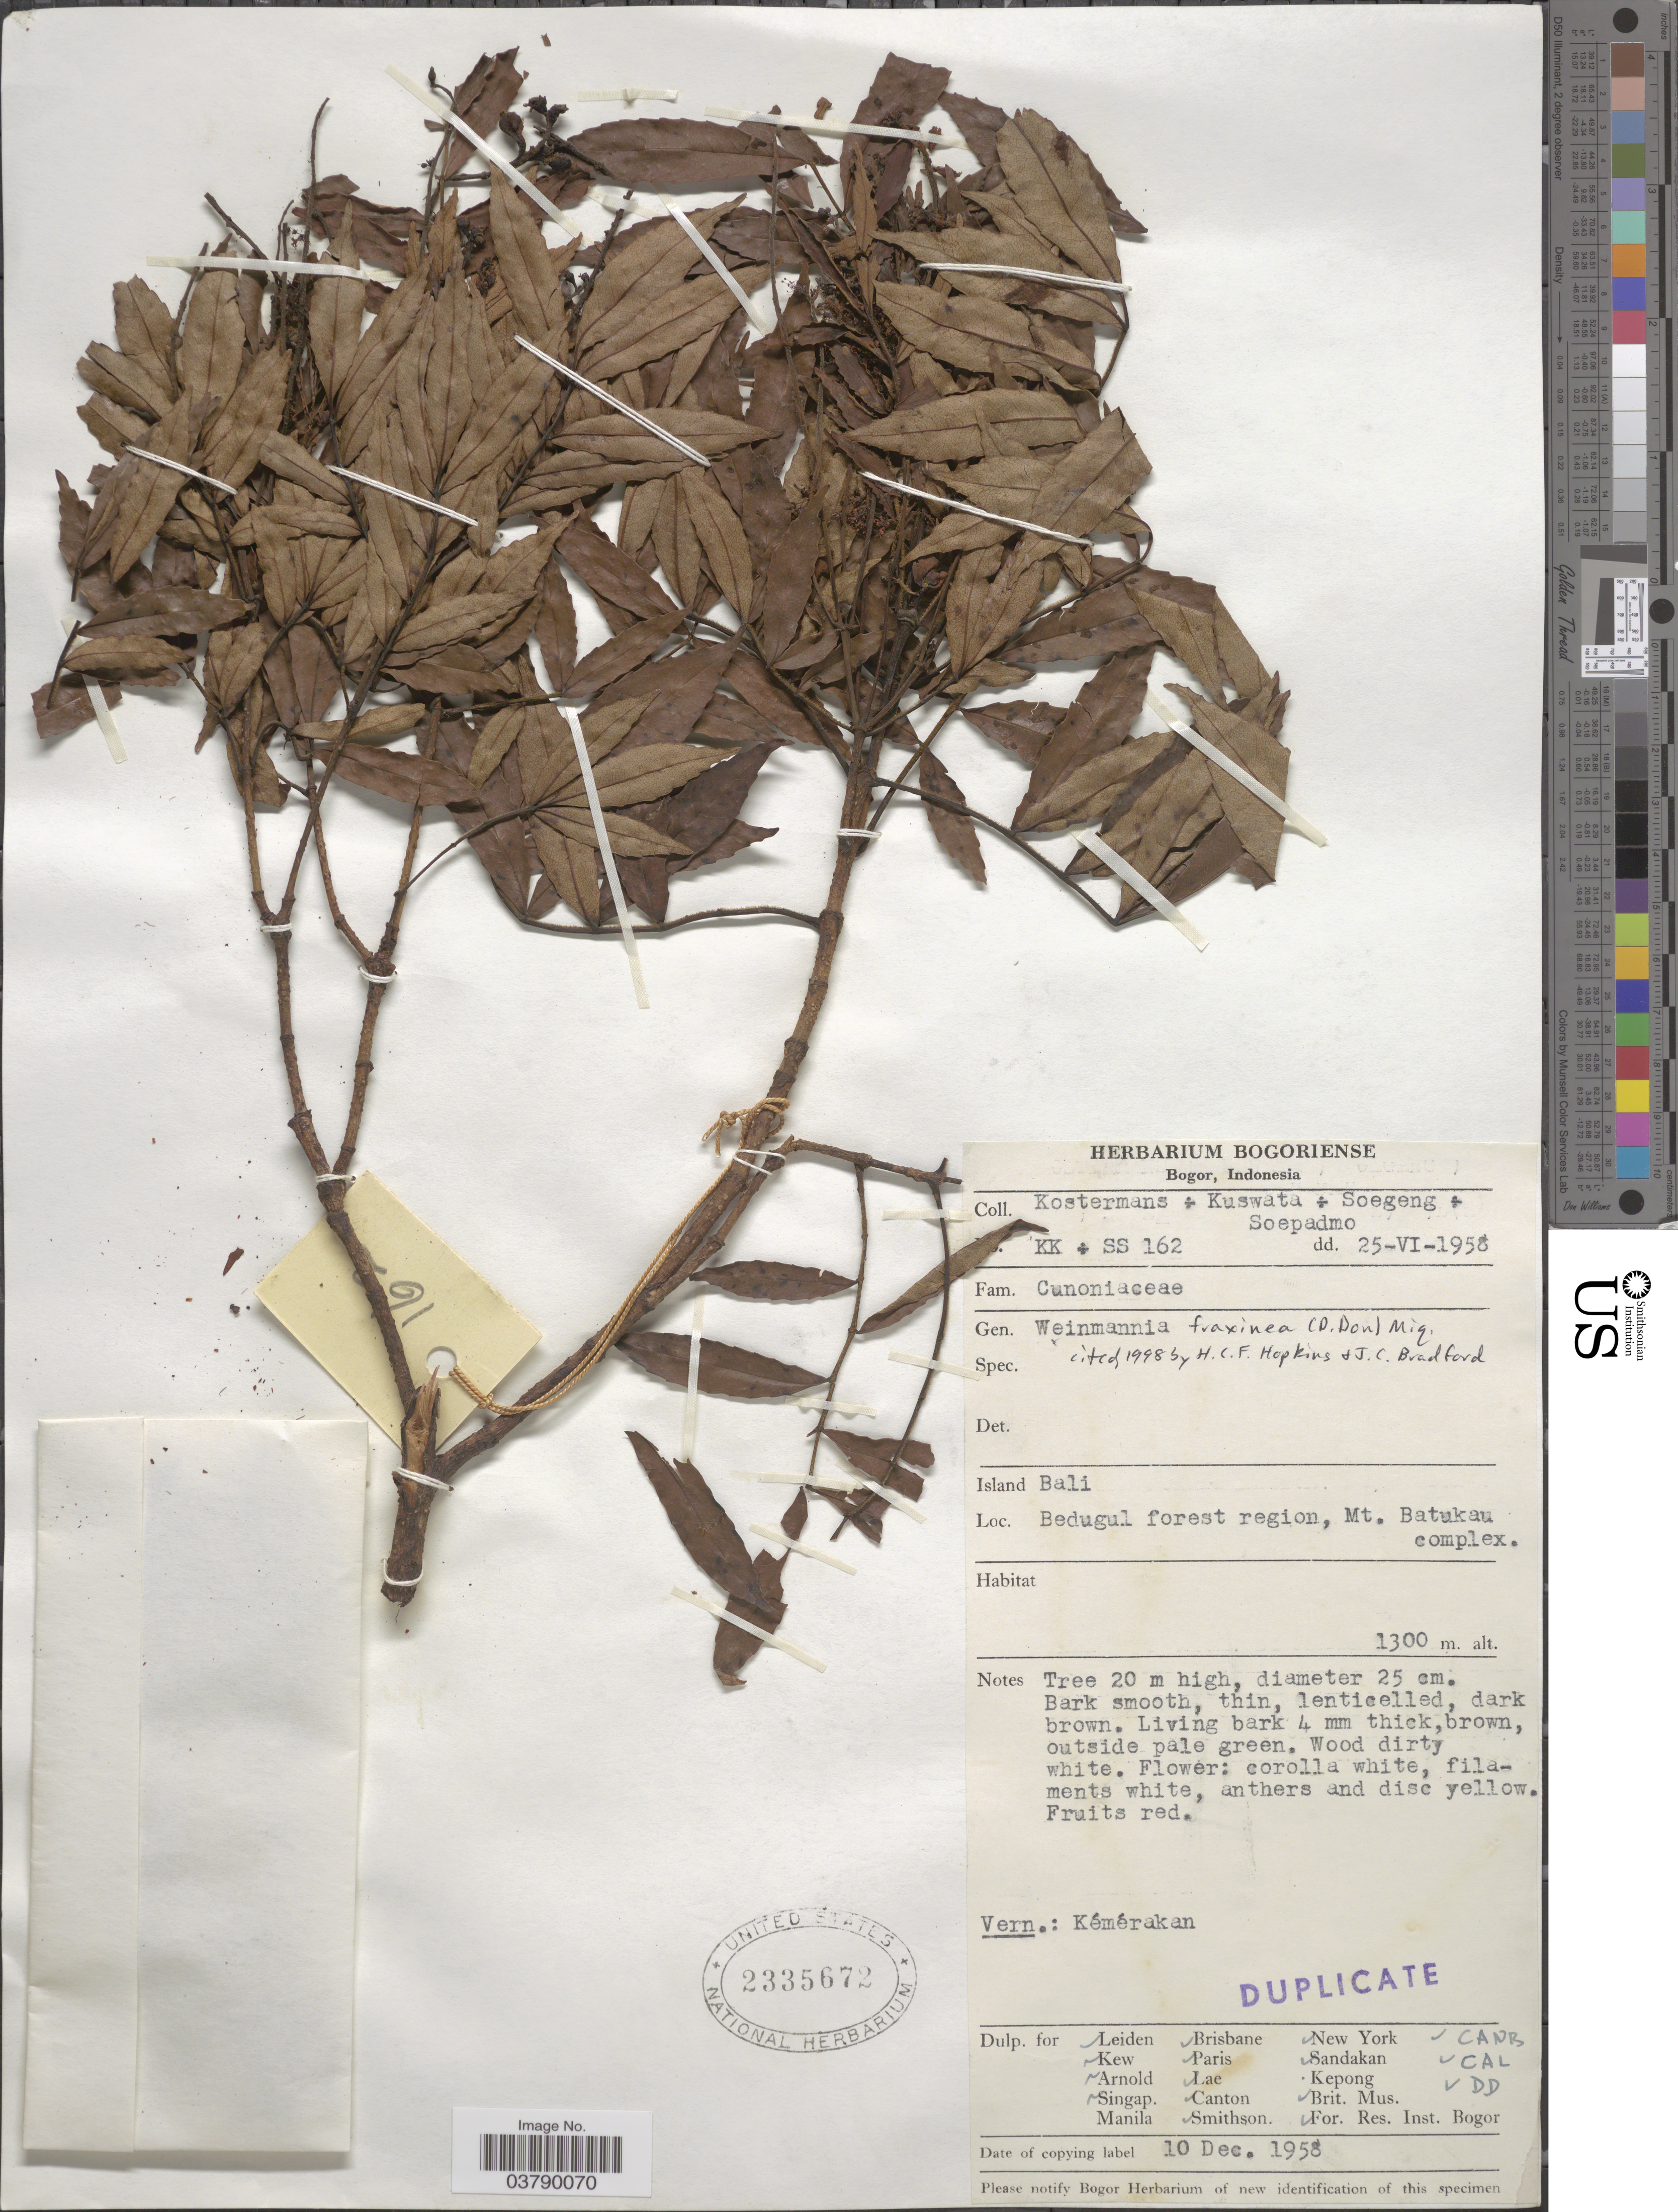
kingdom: Plantae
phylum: Tracheophyta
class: Magnoliopsida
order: Oxalidales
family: Cunoniaceae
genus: Pterophylla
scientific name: Pterophylla fraxinea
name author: D. Don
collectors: Kostermans, -. Kuswata, -. Soegeng & -. Soepadmo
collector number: KK + SS 162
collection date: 1958-06-25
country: Indonesia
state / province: Nusa Tenggara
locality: Island Bali. Bedugul forest region, Mt. Batukau complex.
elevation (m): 1300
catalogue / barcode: US 2335672